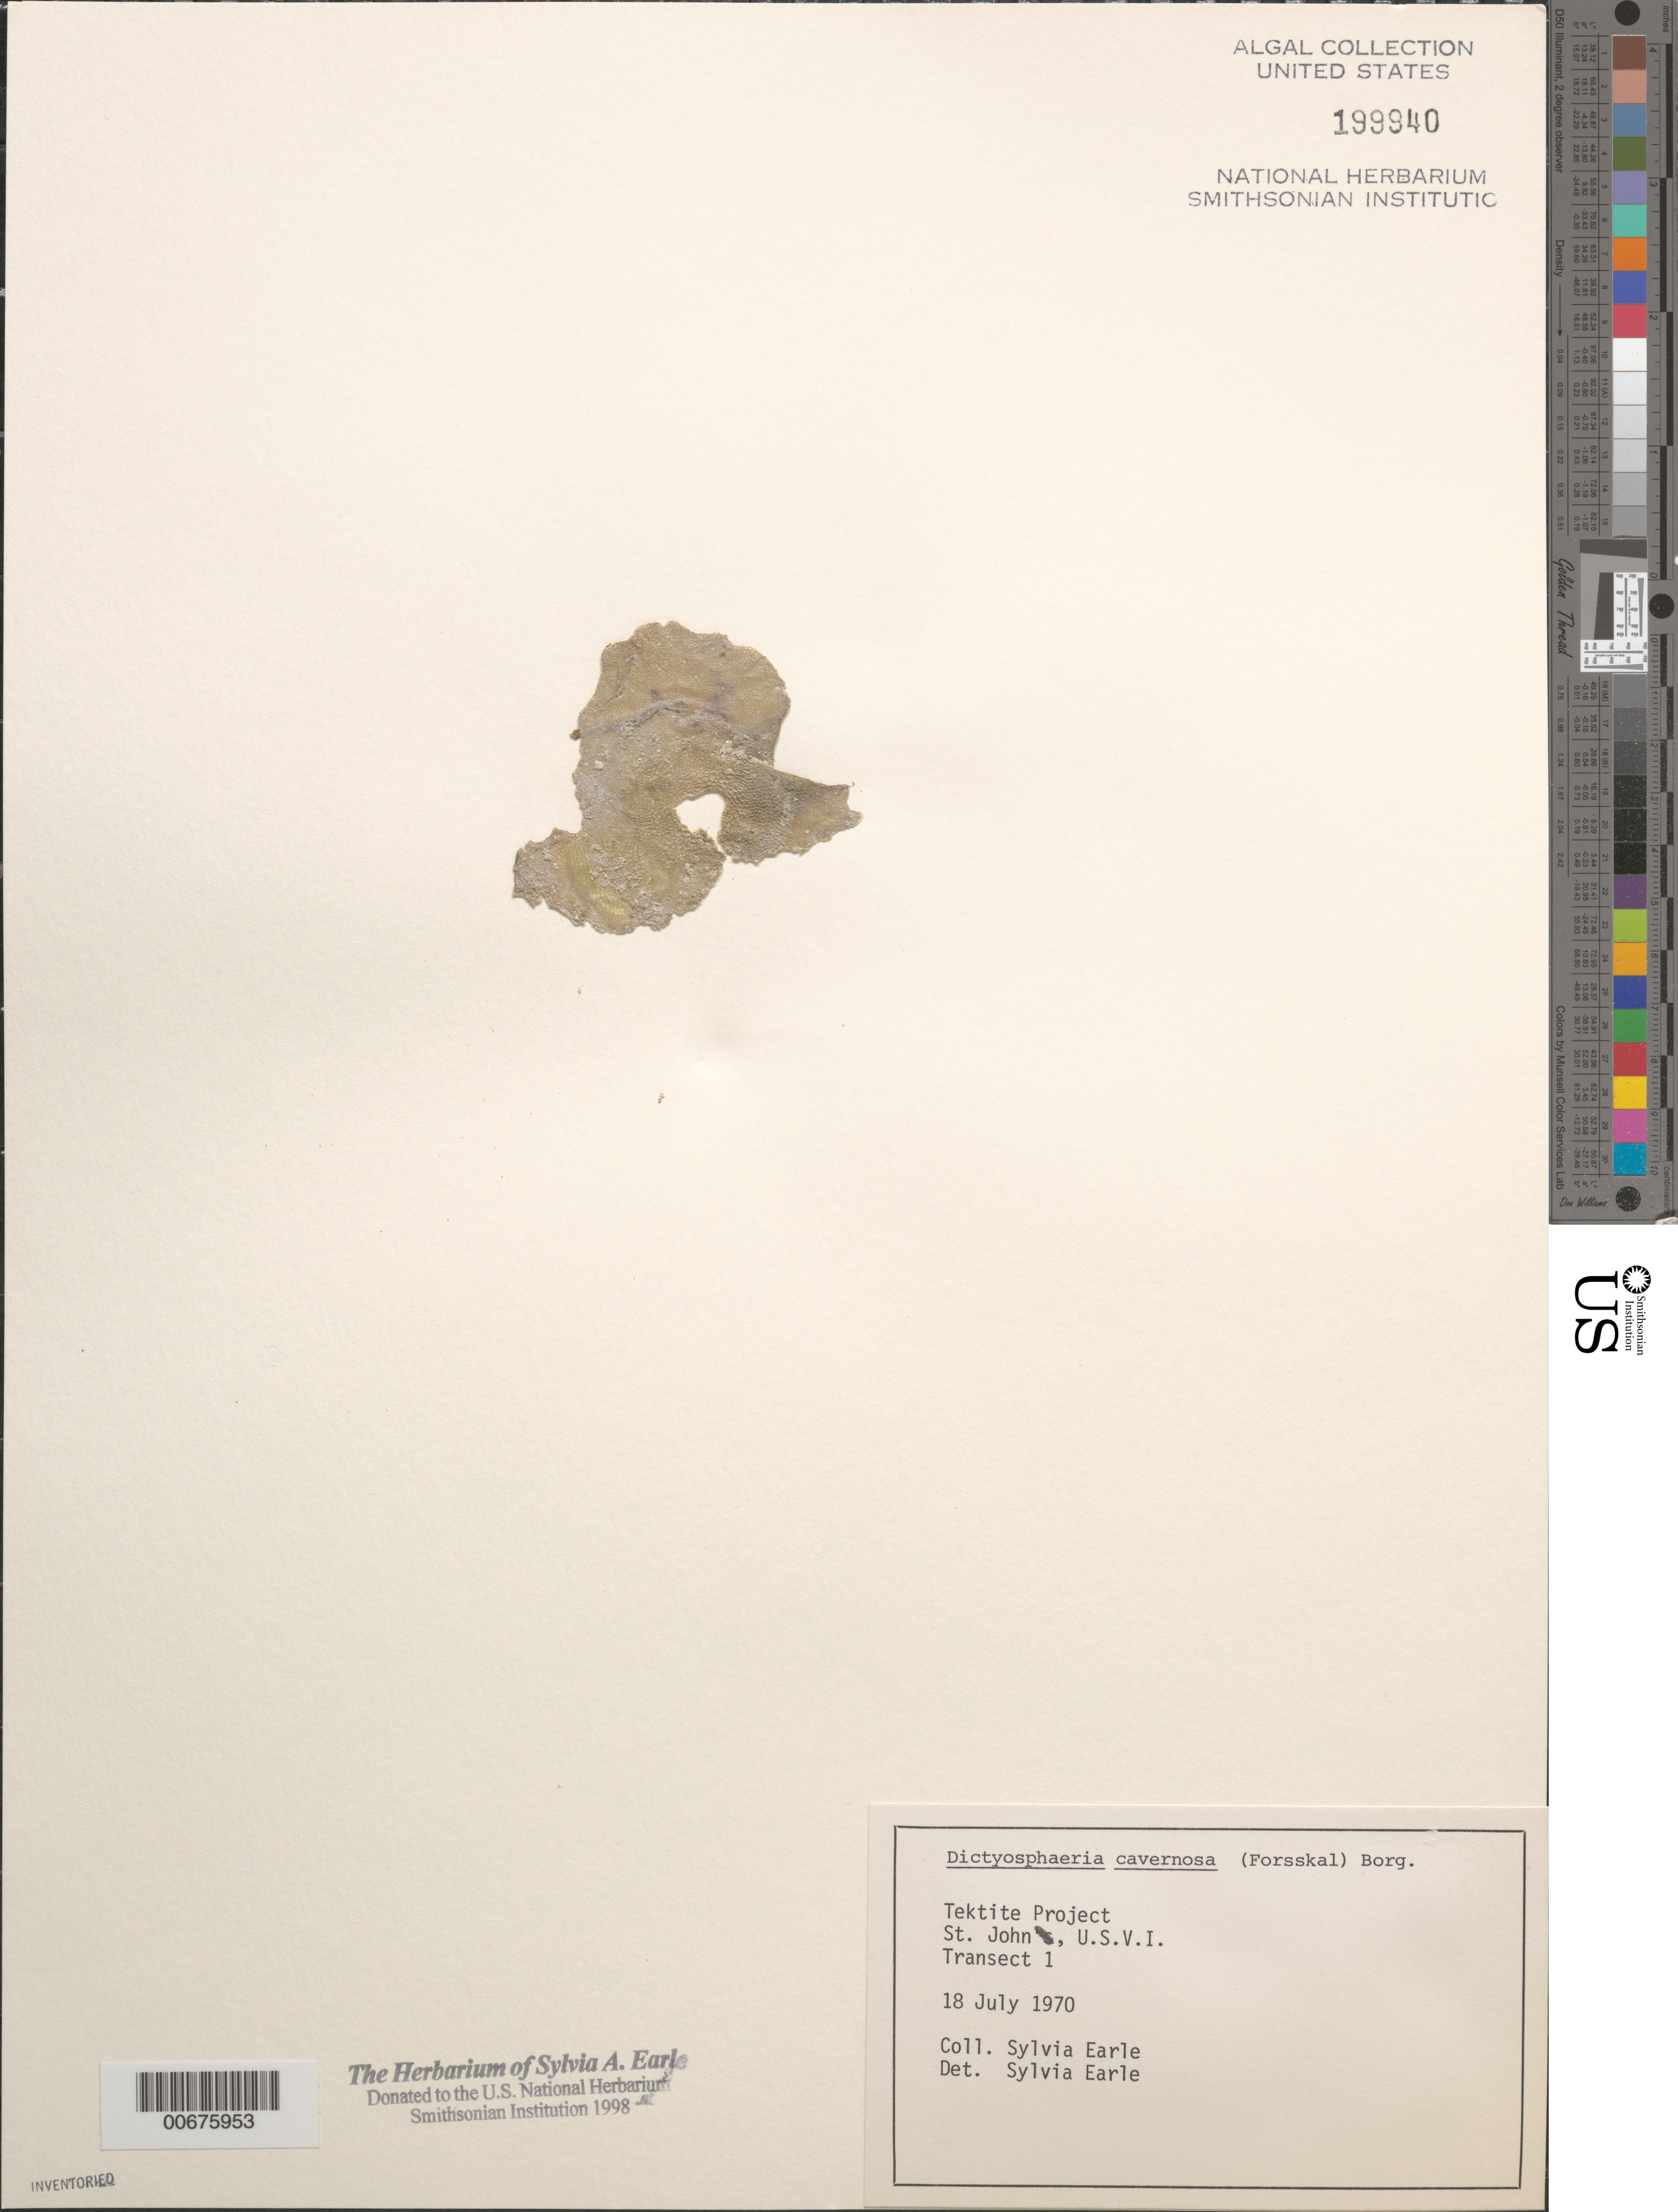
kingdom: Plantae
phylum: Chlorophyta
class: Ulvophyceae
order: Siphonocladales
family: Siphonocladaceae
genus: Dictyosphaeria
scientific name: Dictyosphaeria cavernosa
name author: (Forssk.) Børgesen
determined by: Earle, S. A.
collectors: S. A. Earle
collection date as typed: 18 Jul 1970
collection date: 1970-07-18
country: U.S. Virgin Islands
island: St. John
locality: Tektite Project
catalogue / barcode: US 199940